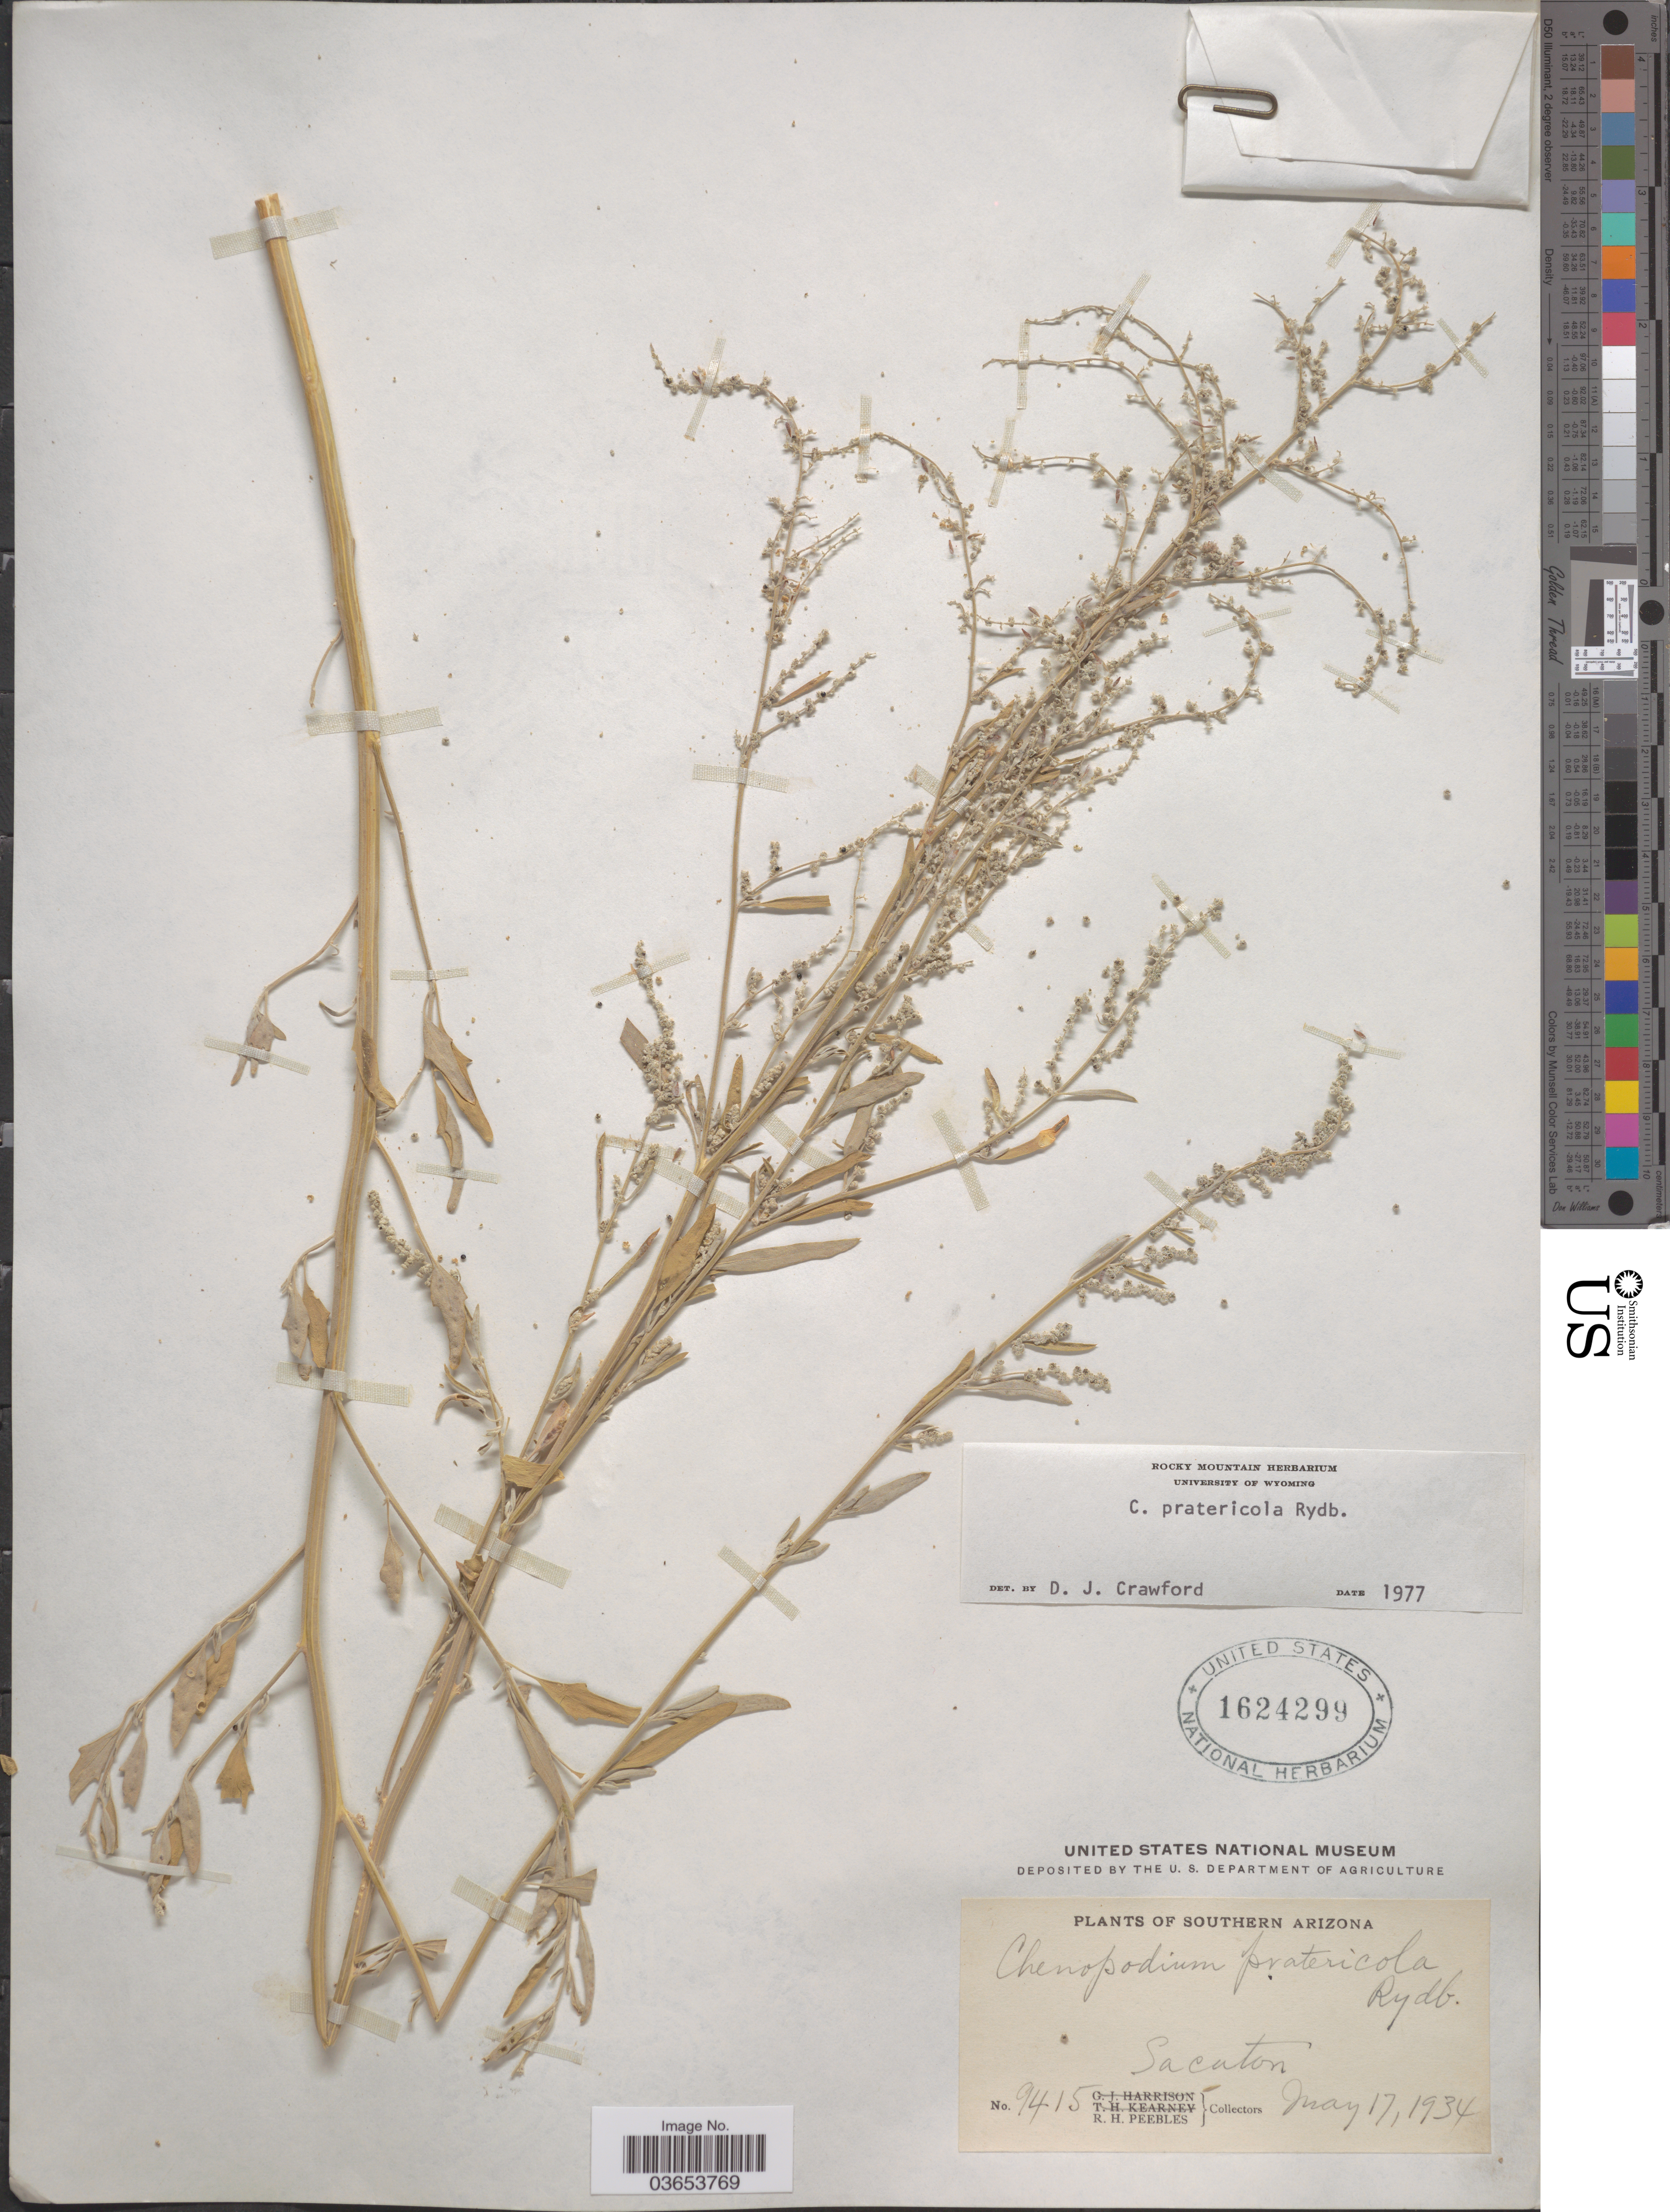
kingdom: Plantae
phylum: Tracheophyta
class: Magnoliopsida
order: Caryophyllales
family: Amaranthaceae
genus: Chenopodium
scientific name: Chenopodium pratericola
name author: Rydb.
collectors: R. H. Peebles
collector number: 9415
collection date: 1934-05-17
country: United States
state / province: Arizona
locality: Southern Arizona. Sacaton.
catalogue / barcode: US 1624299